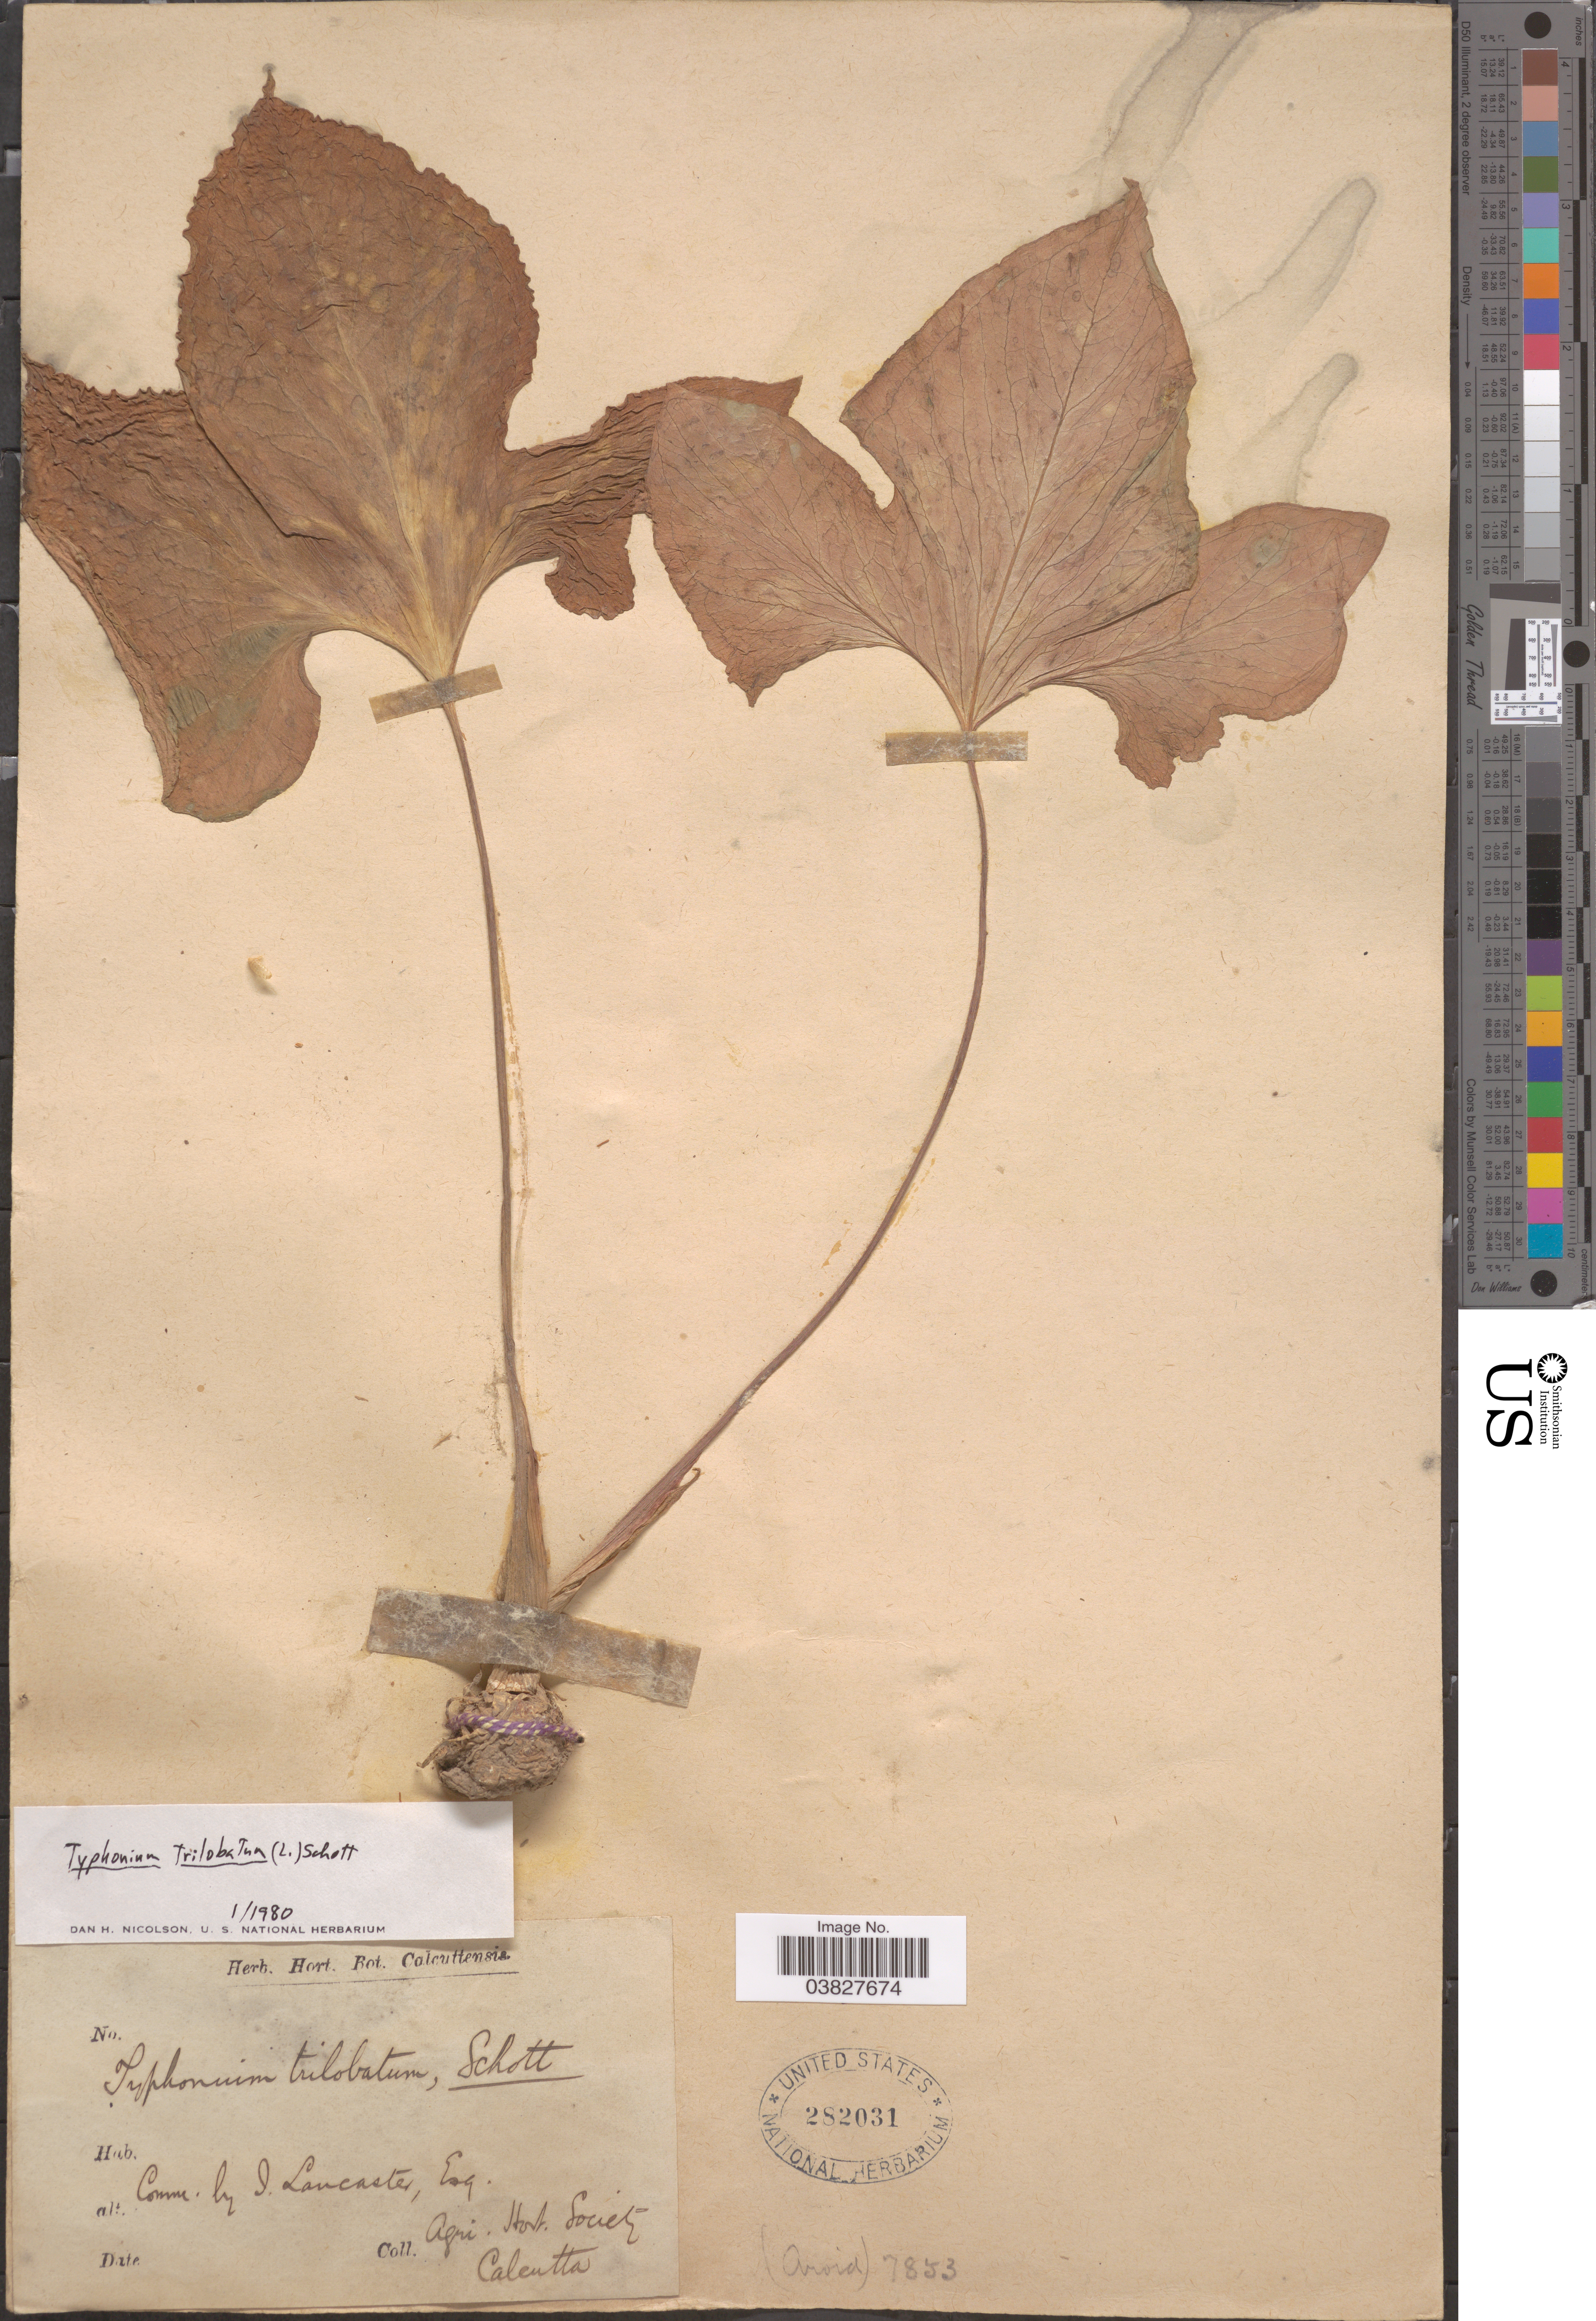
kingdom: Plantae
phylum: Tracheophyta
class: Liliopsida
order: Alismatales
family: Araceae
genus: Typhonium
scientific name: Typhonium trilobatum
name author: (L.) Schott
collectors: ex. herb. Bot. Calcuttensis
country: India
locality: Comm. by I. Lancaster, Esq. Agri. Hort. Societ. Calcutta.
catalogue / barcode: US 282031